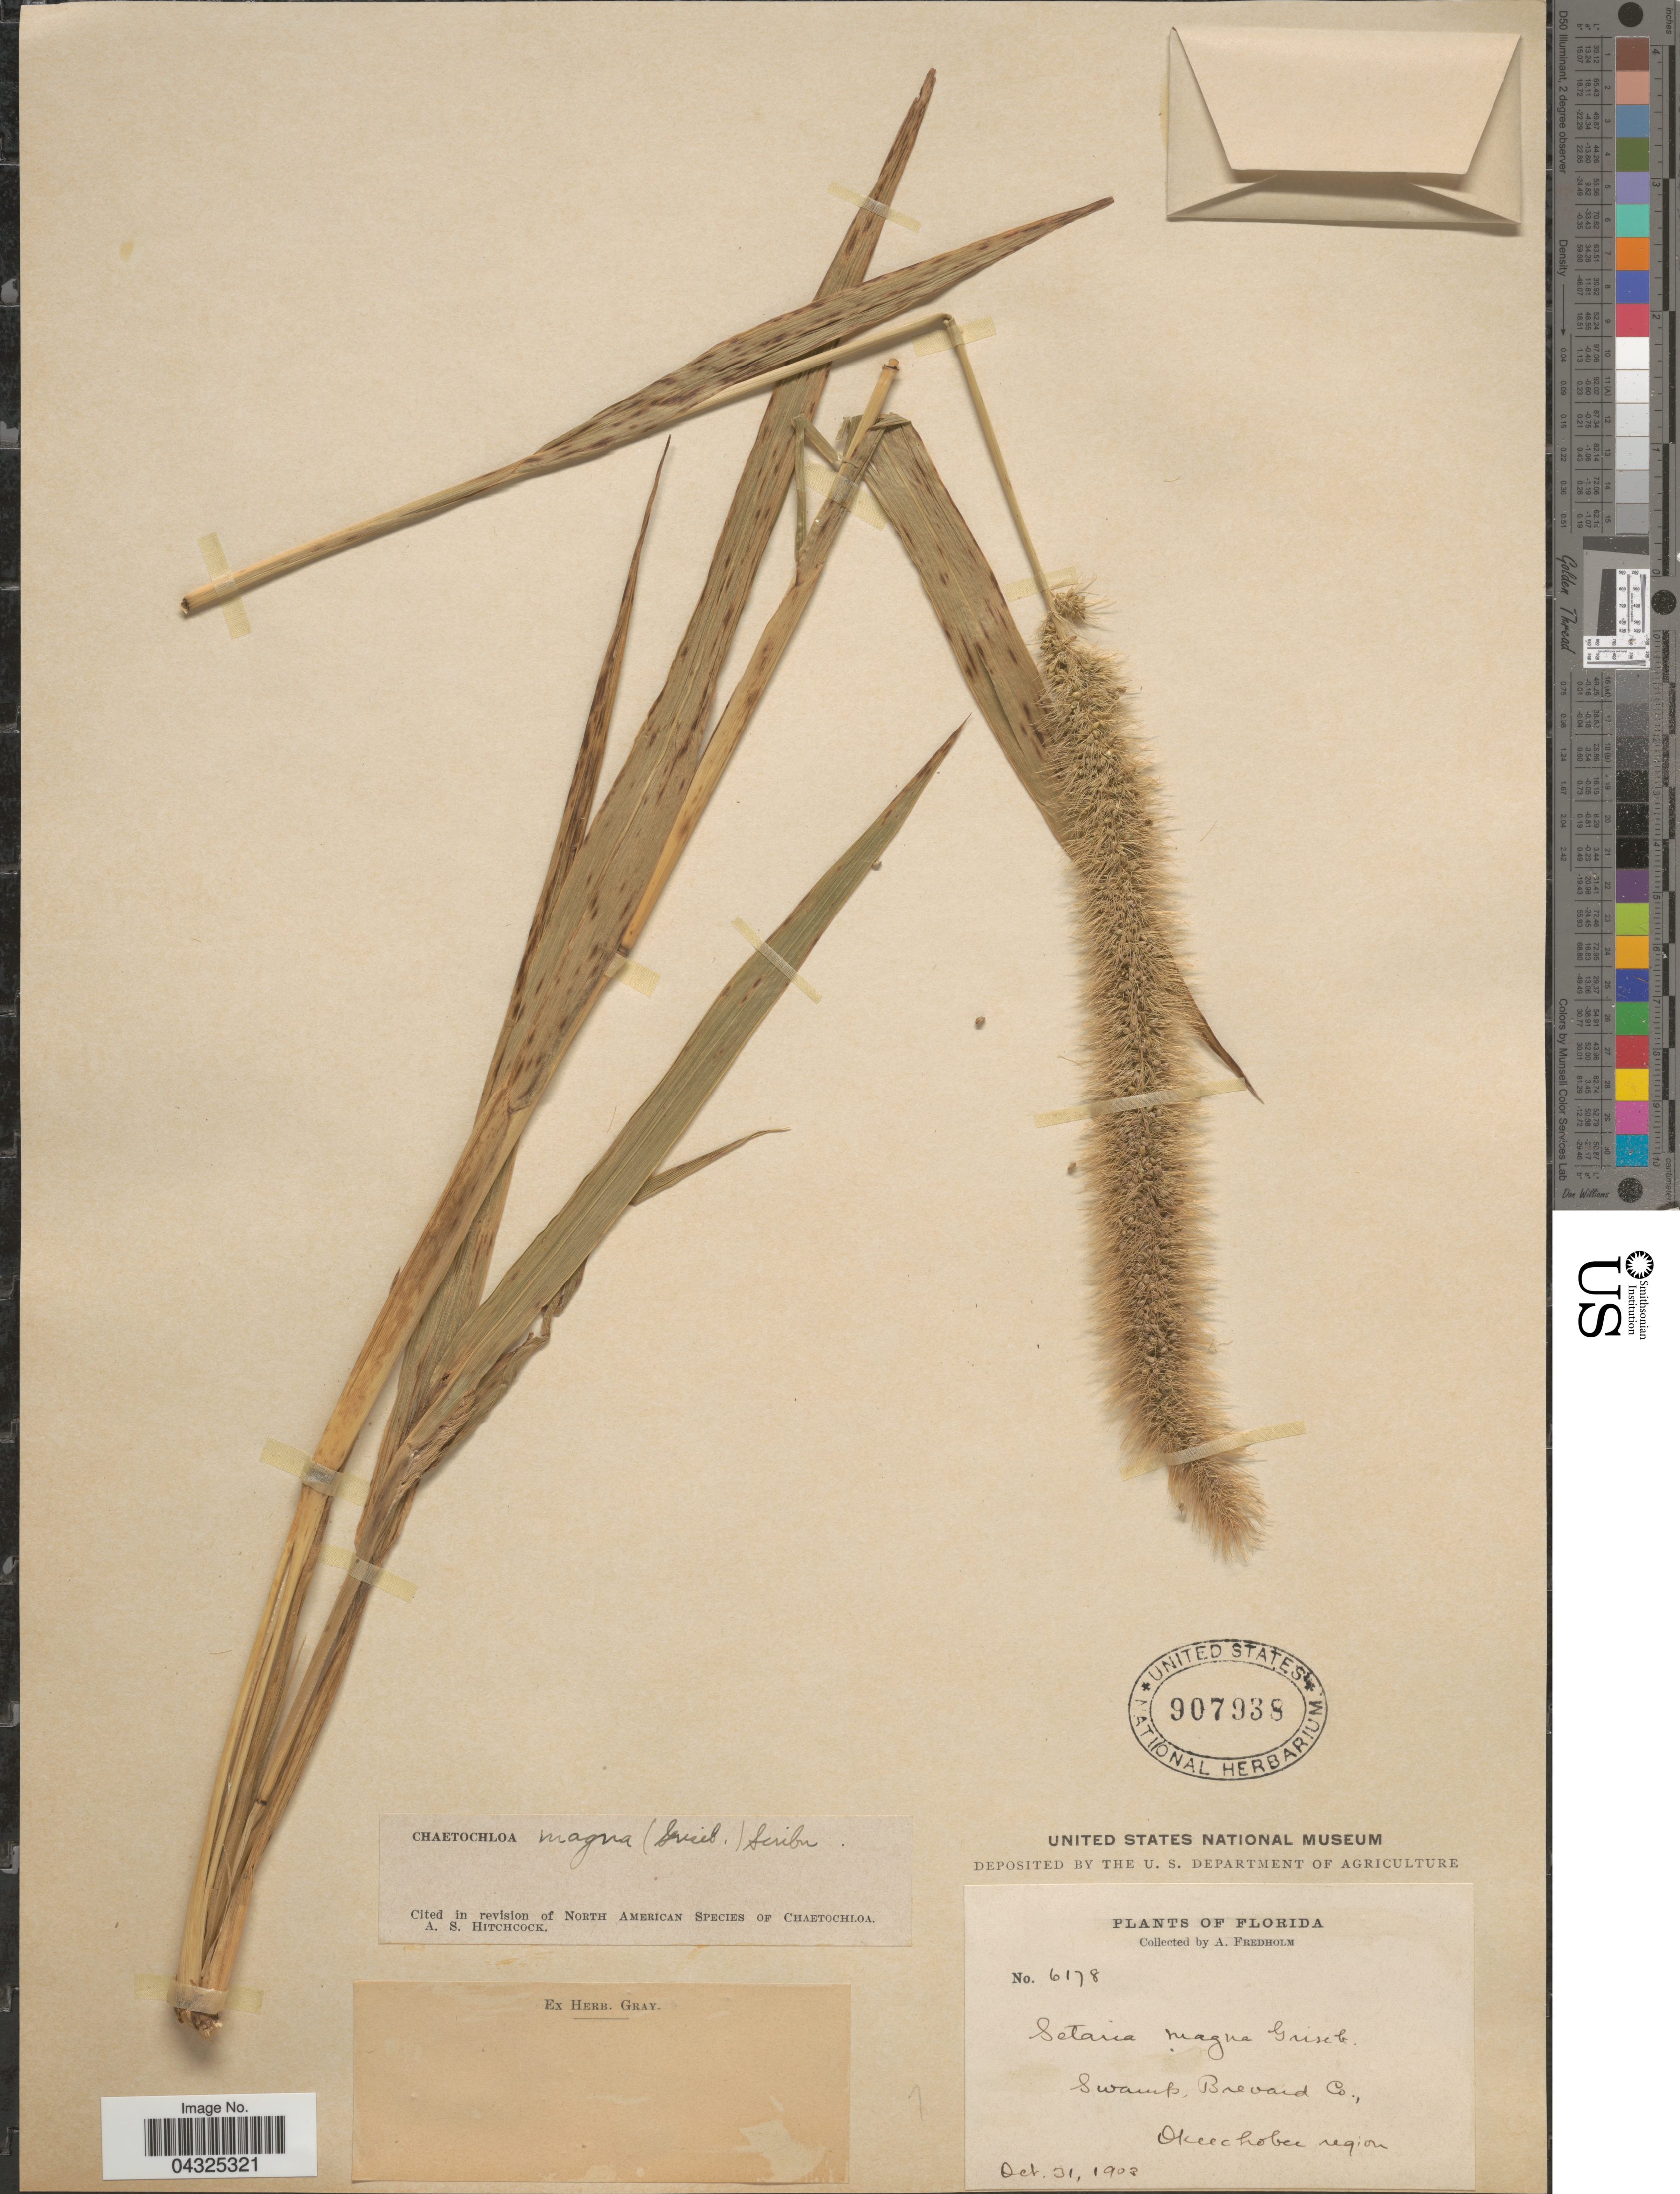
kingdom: Plantae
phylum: Tracheophyta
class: Liliopsida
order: Poales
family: Poaceae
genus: Setaria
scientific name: Setaria magna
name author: Griseb.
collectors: A. Fredholm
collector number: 6178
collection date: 1903-10-31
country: United States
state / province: Florida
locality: Swamp, Brevard Co. Okeechobee region.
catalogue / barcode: US 907938